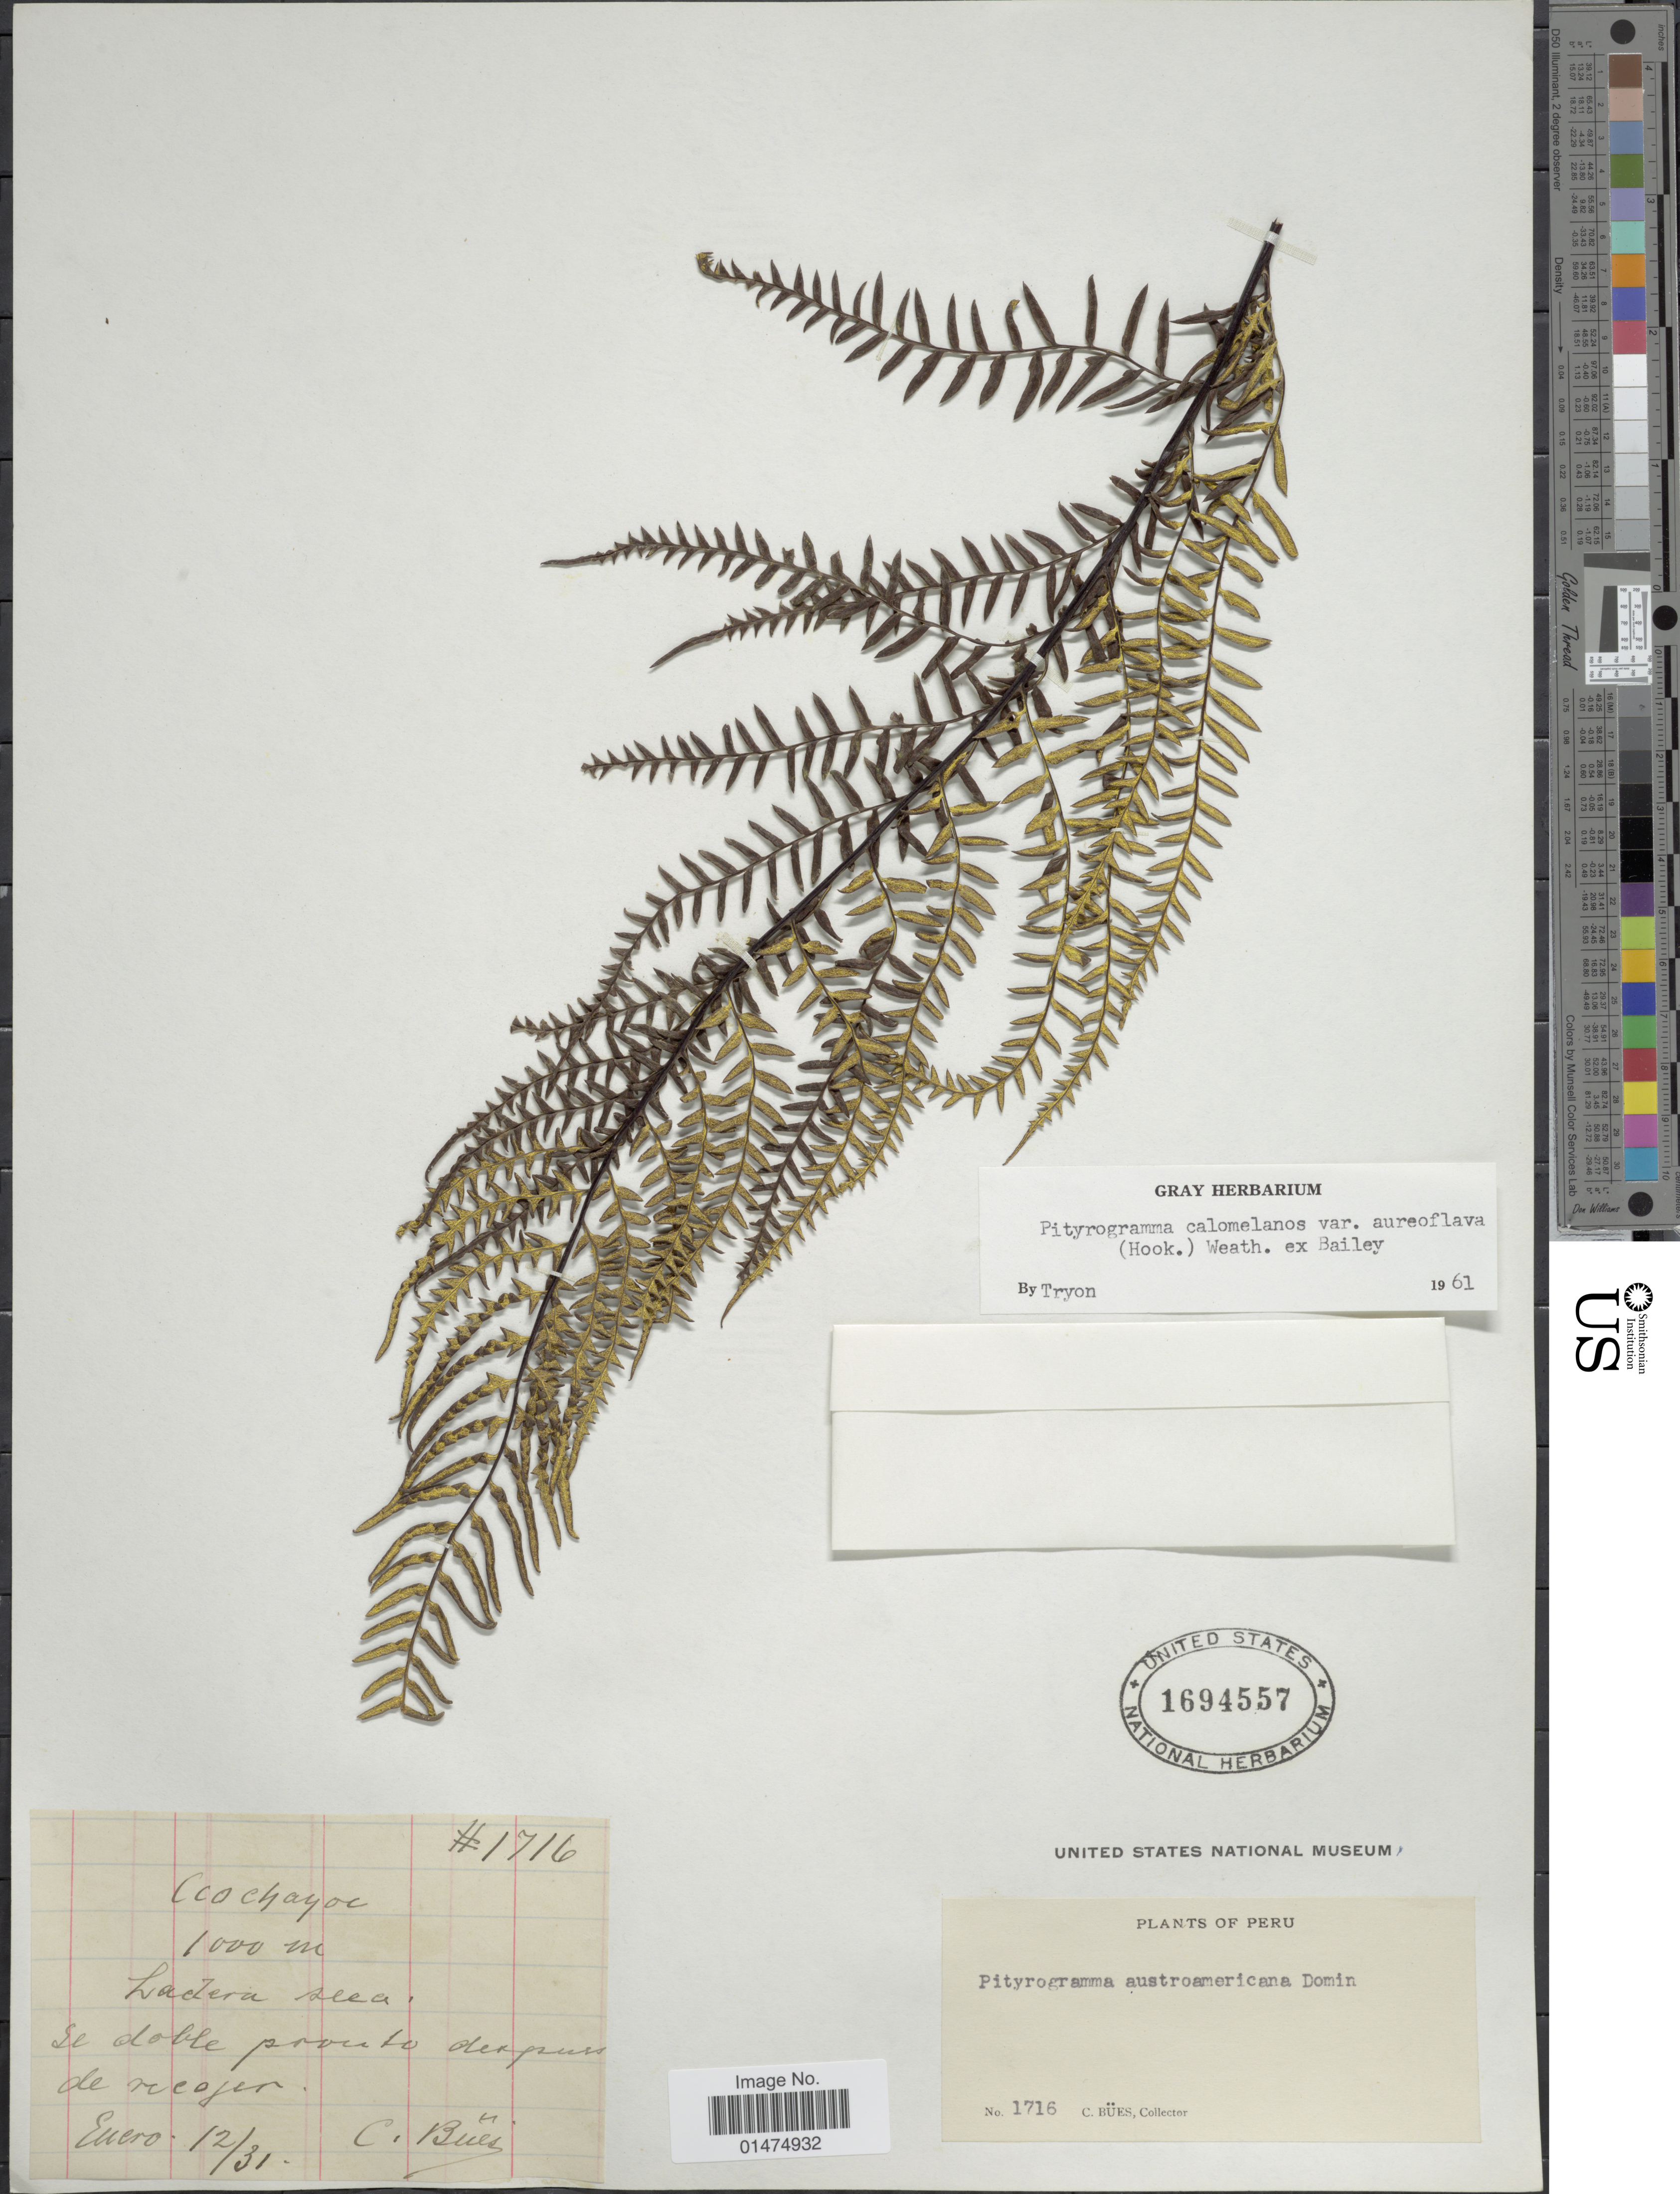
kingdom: Plantae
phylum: Tracheophyta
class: Polypodiopsida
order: Polypodiales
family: Pteridaceae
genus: Pityrogramma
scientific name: Pityrogramma calomelanos var. aureoflava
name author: (Hook.) Weath. ex L.H. Bailey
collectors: C. Bues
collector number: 1716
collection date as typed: Transcribed d/m/y: 12/1/31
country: Peru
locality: Peru.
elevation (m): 1000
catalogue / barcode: US 1694557